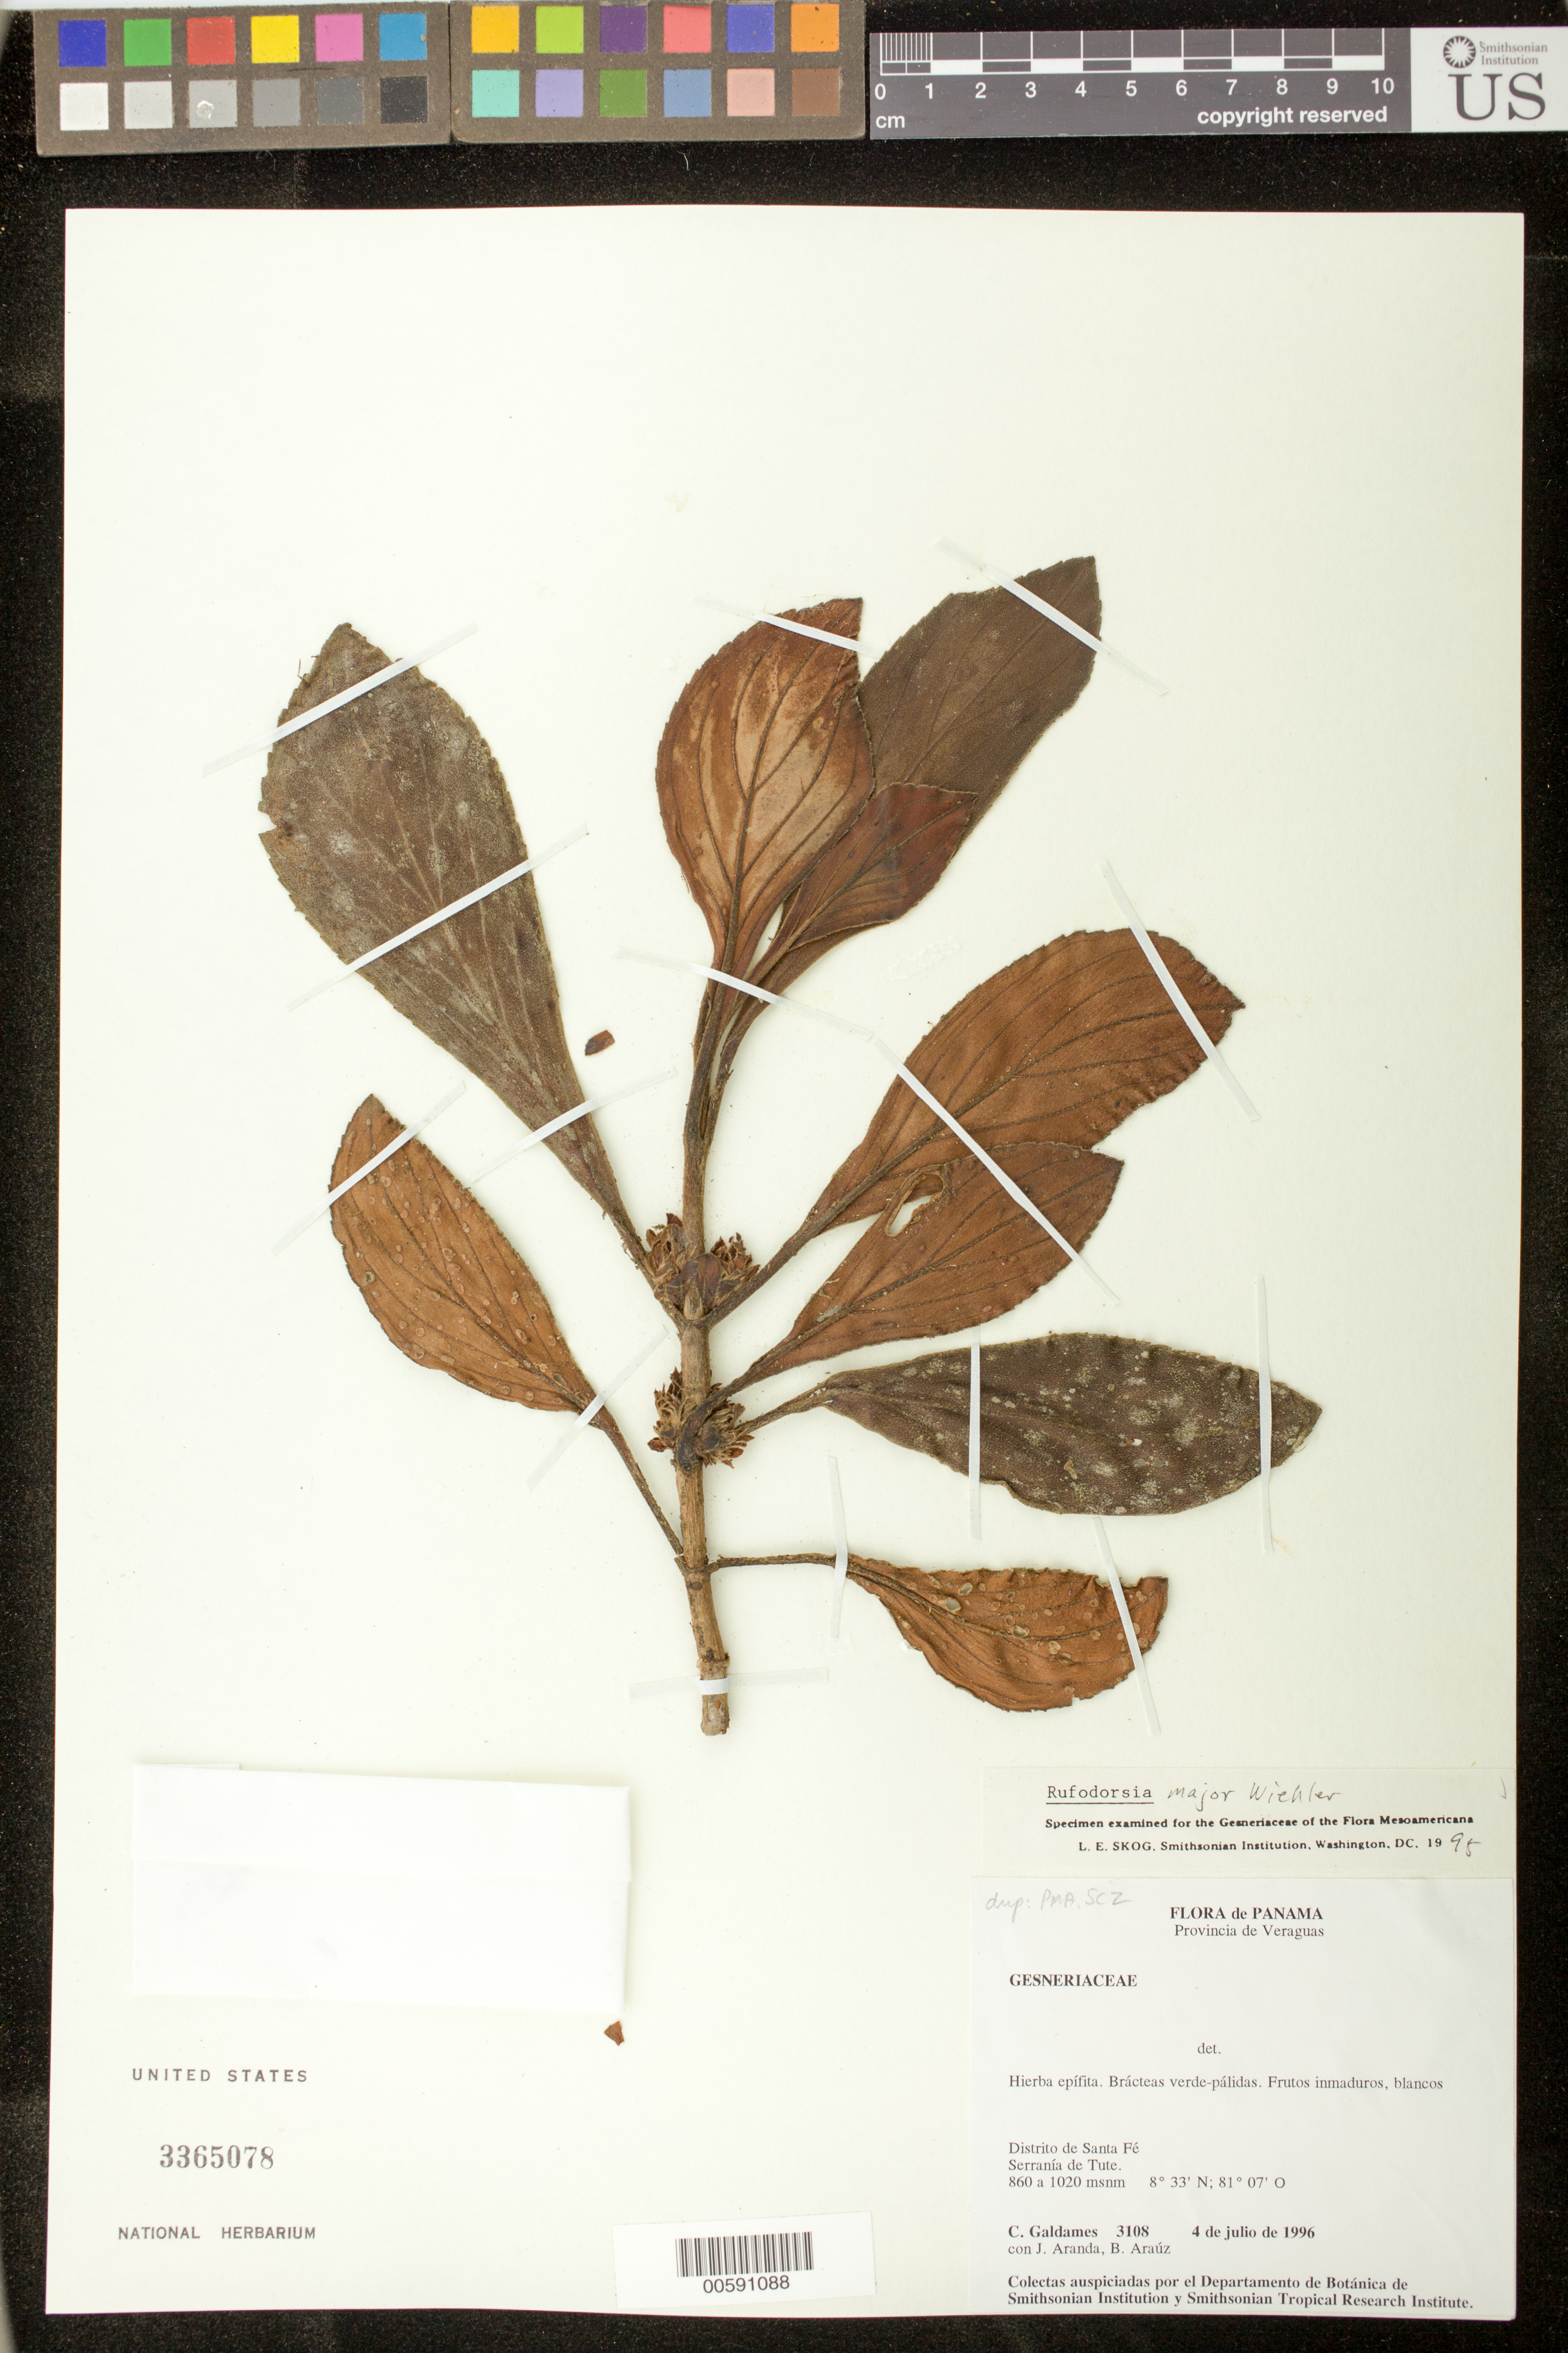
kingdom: Plantae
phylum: Tracheophyta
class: Magnoliopsida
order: Lamiales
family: Gesneriaceae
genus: Rufodorsia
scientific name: Rufodorsia major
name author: Wiehler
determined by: Clark, J. L., (SEL), The Marie Selby Botanical Garden (UNITED STATES)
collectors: C. Galdames, J. Aranda & B. Araúz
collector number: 3108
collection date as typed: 04 Jul 1996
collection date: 1996-07-04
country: Panama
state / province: Veraguas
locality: Distrito de Santa Fé; Serranía de Tute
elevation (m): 860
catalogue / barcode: US 3365078